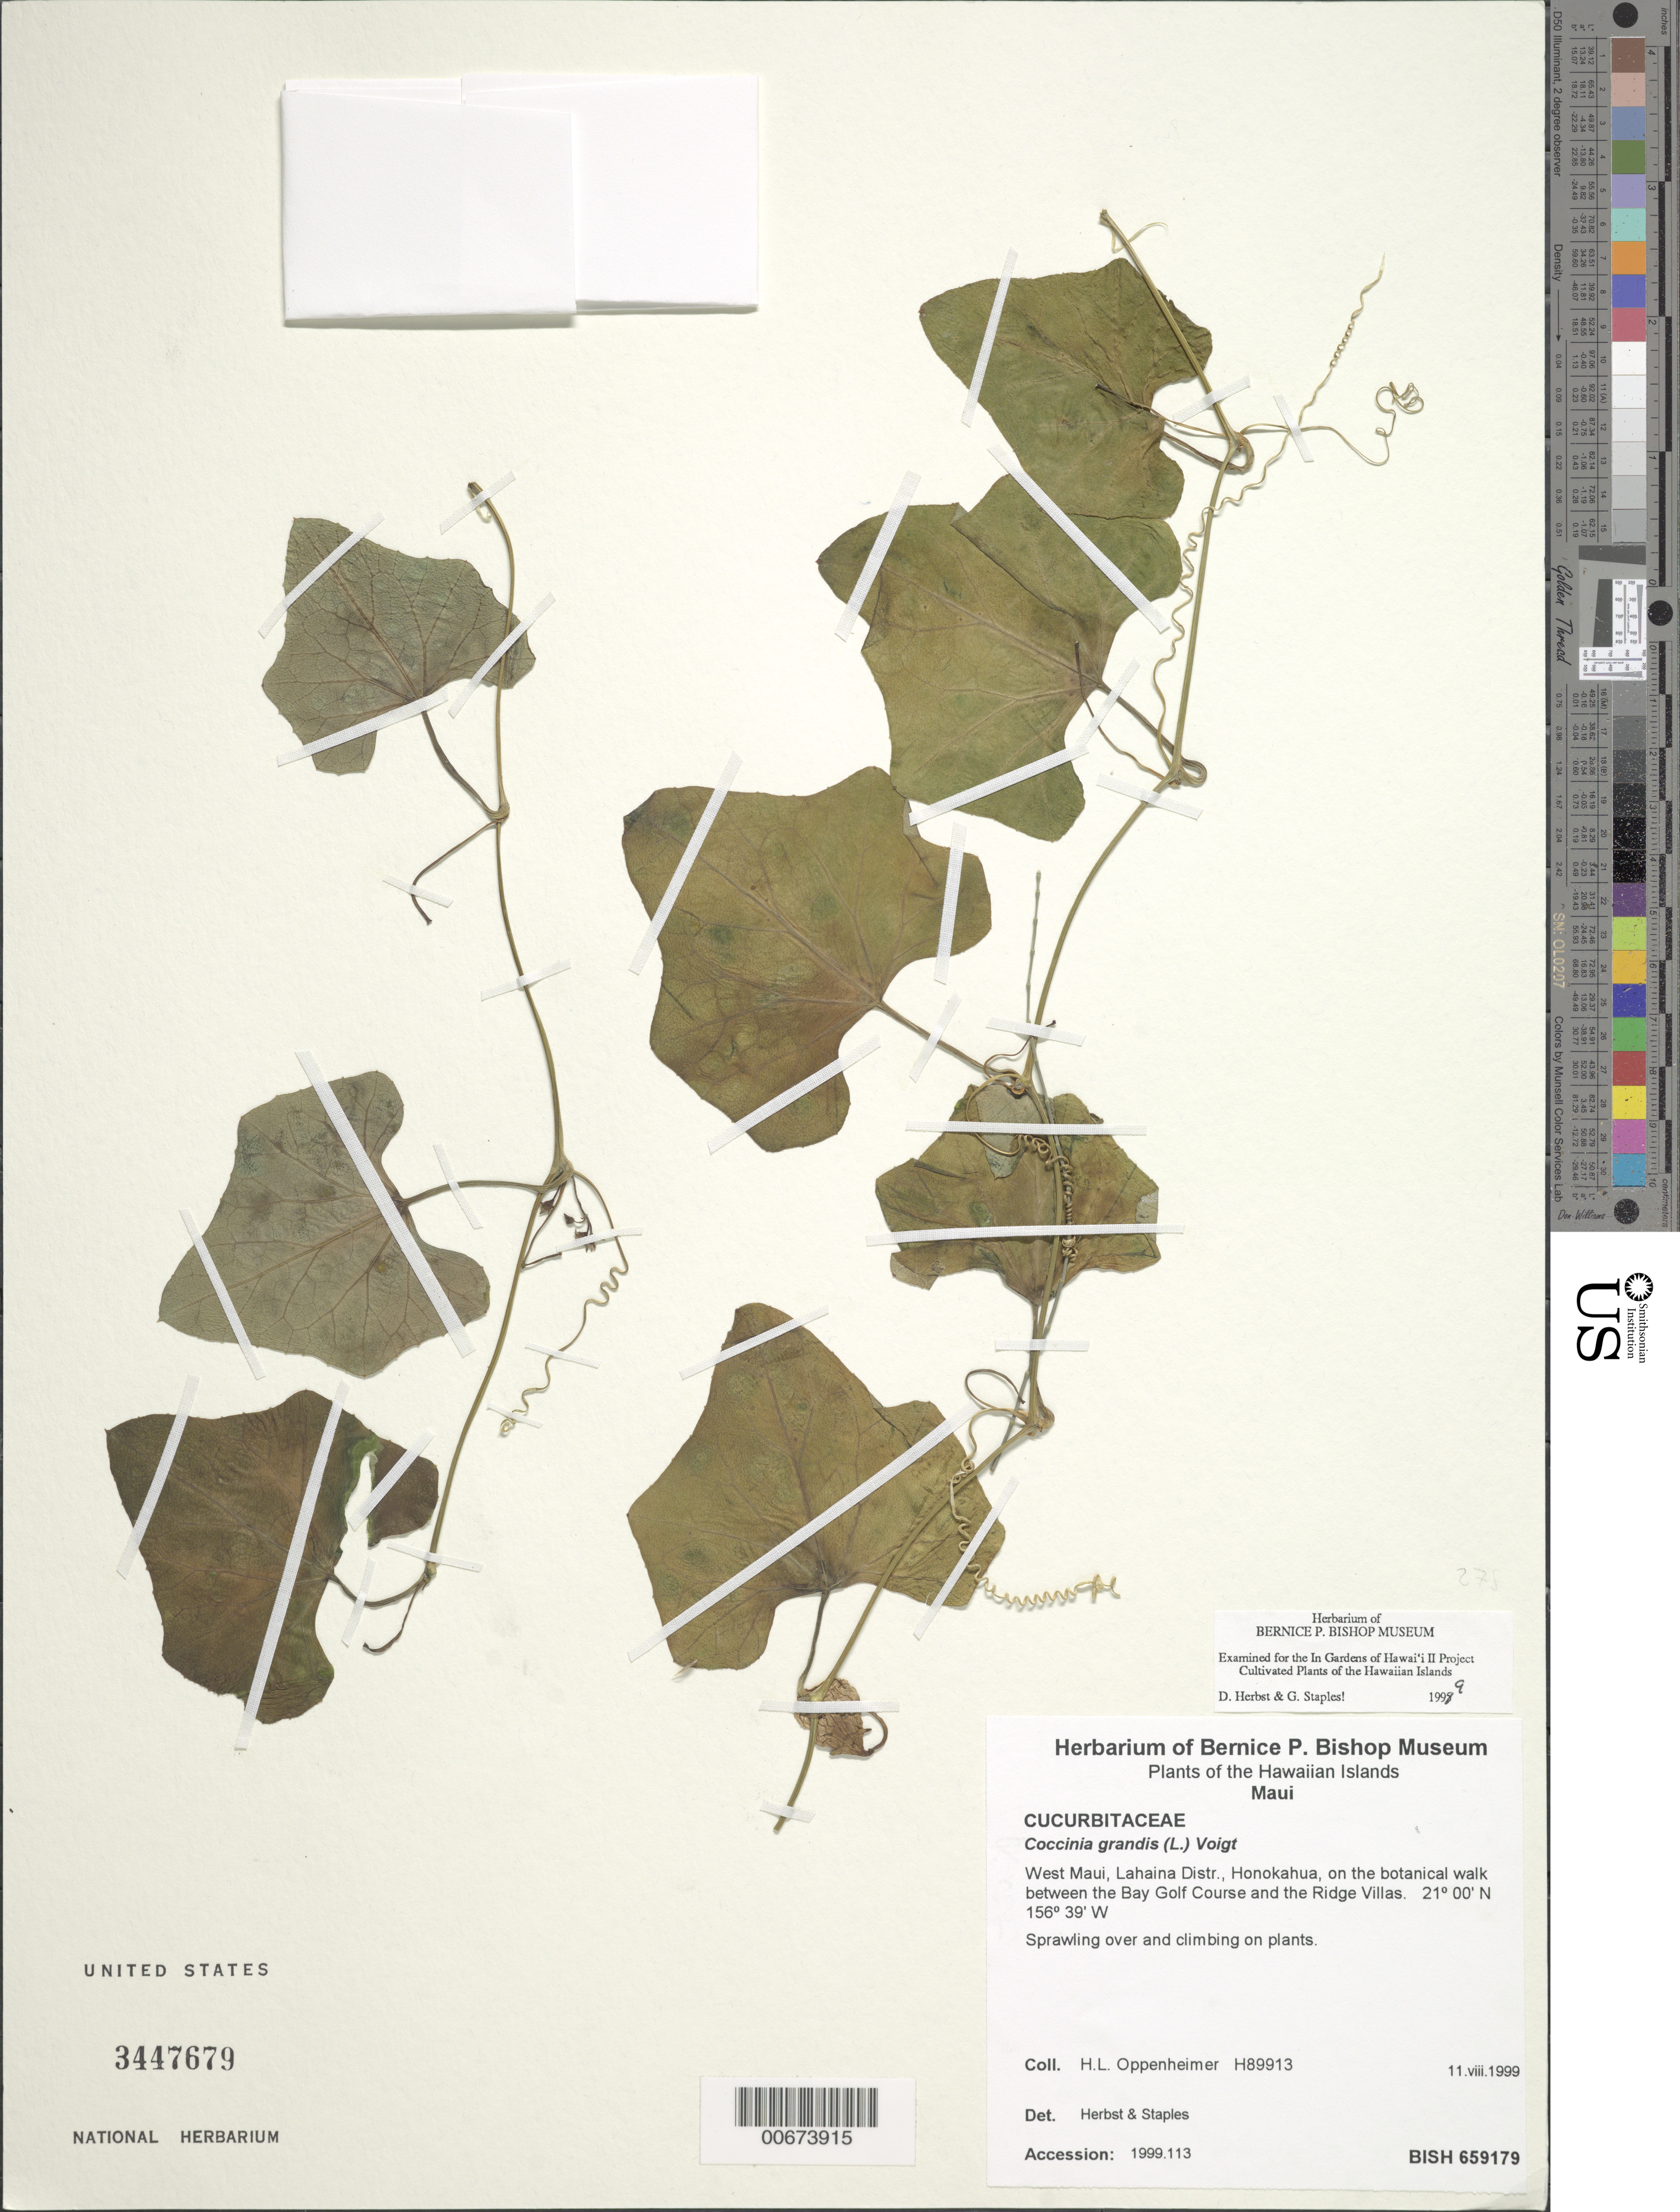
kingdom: Plantae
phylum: Tracheophyta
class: Magnoliopsida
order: Cucurbitales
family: Cucurbitaceae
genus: Coccinia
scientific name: Coccinia grandis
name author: (L.) Voigt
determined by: Staples, G. W.; Herbst, D. R.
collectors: H. L. Oppenheimer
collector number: H89913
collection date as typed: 11 Aug 1999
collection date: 1999-08-11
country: United States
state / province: Hawaii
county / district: Maui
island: Maui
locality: West Maui, Lahaina Distr., Honokahua, on the botanical walk between the Bay Golf Course and Ridge Villas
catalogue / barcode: US 3447679